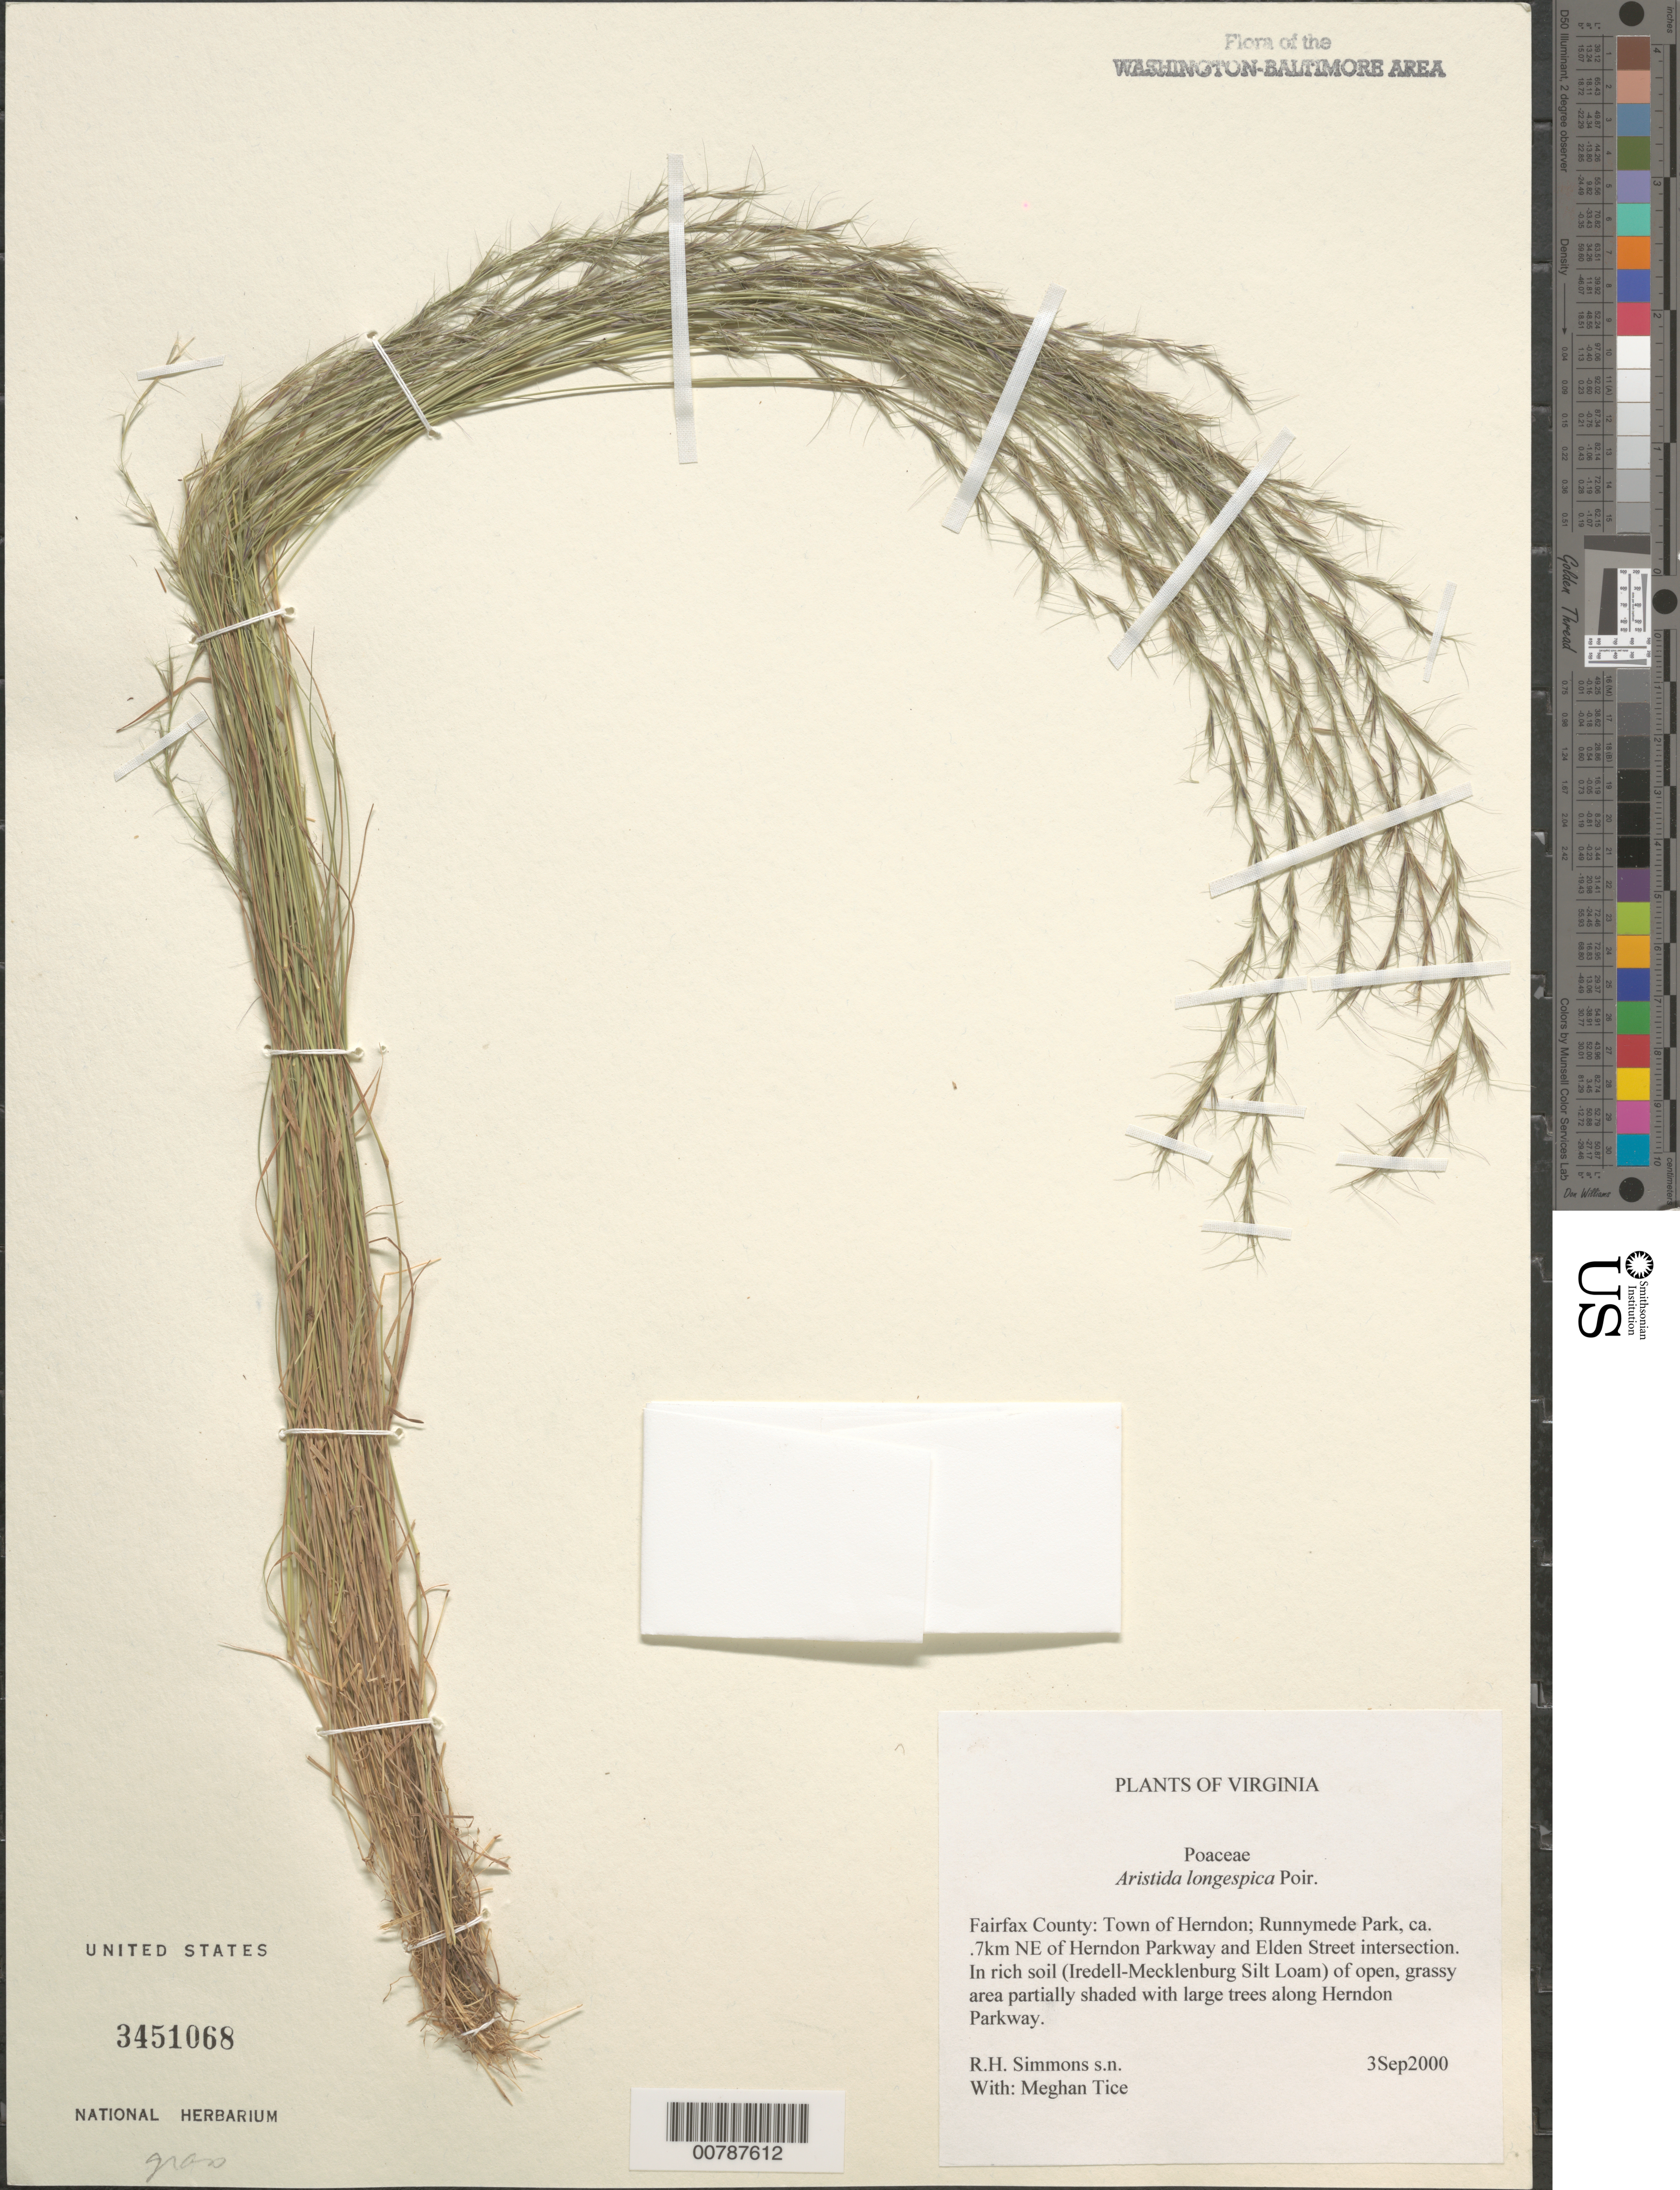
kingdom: Plantae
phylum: Tracheophyta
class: Liliopsida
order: Poales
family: Poaceae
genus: Aristida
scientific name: Aristida longespica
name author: Poir.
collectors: R. H. Simmons & M. Tice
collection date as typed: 3 Sep 2000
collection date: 2000-09-03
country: United States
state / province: Virginia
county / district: Fairfax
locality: Town of Herndon; Runnymede Park, ca. 0.7 km NE of Herndon Parkway and Elden Street intersection.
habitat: In rich soil (Iredell-Mecklenburg Silt Loam) of open, grassy are partially shaded with large trees along Herndon Parkway.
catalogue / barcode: US 3451068